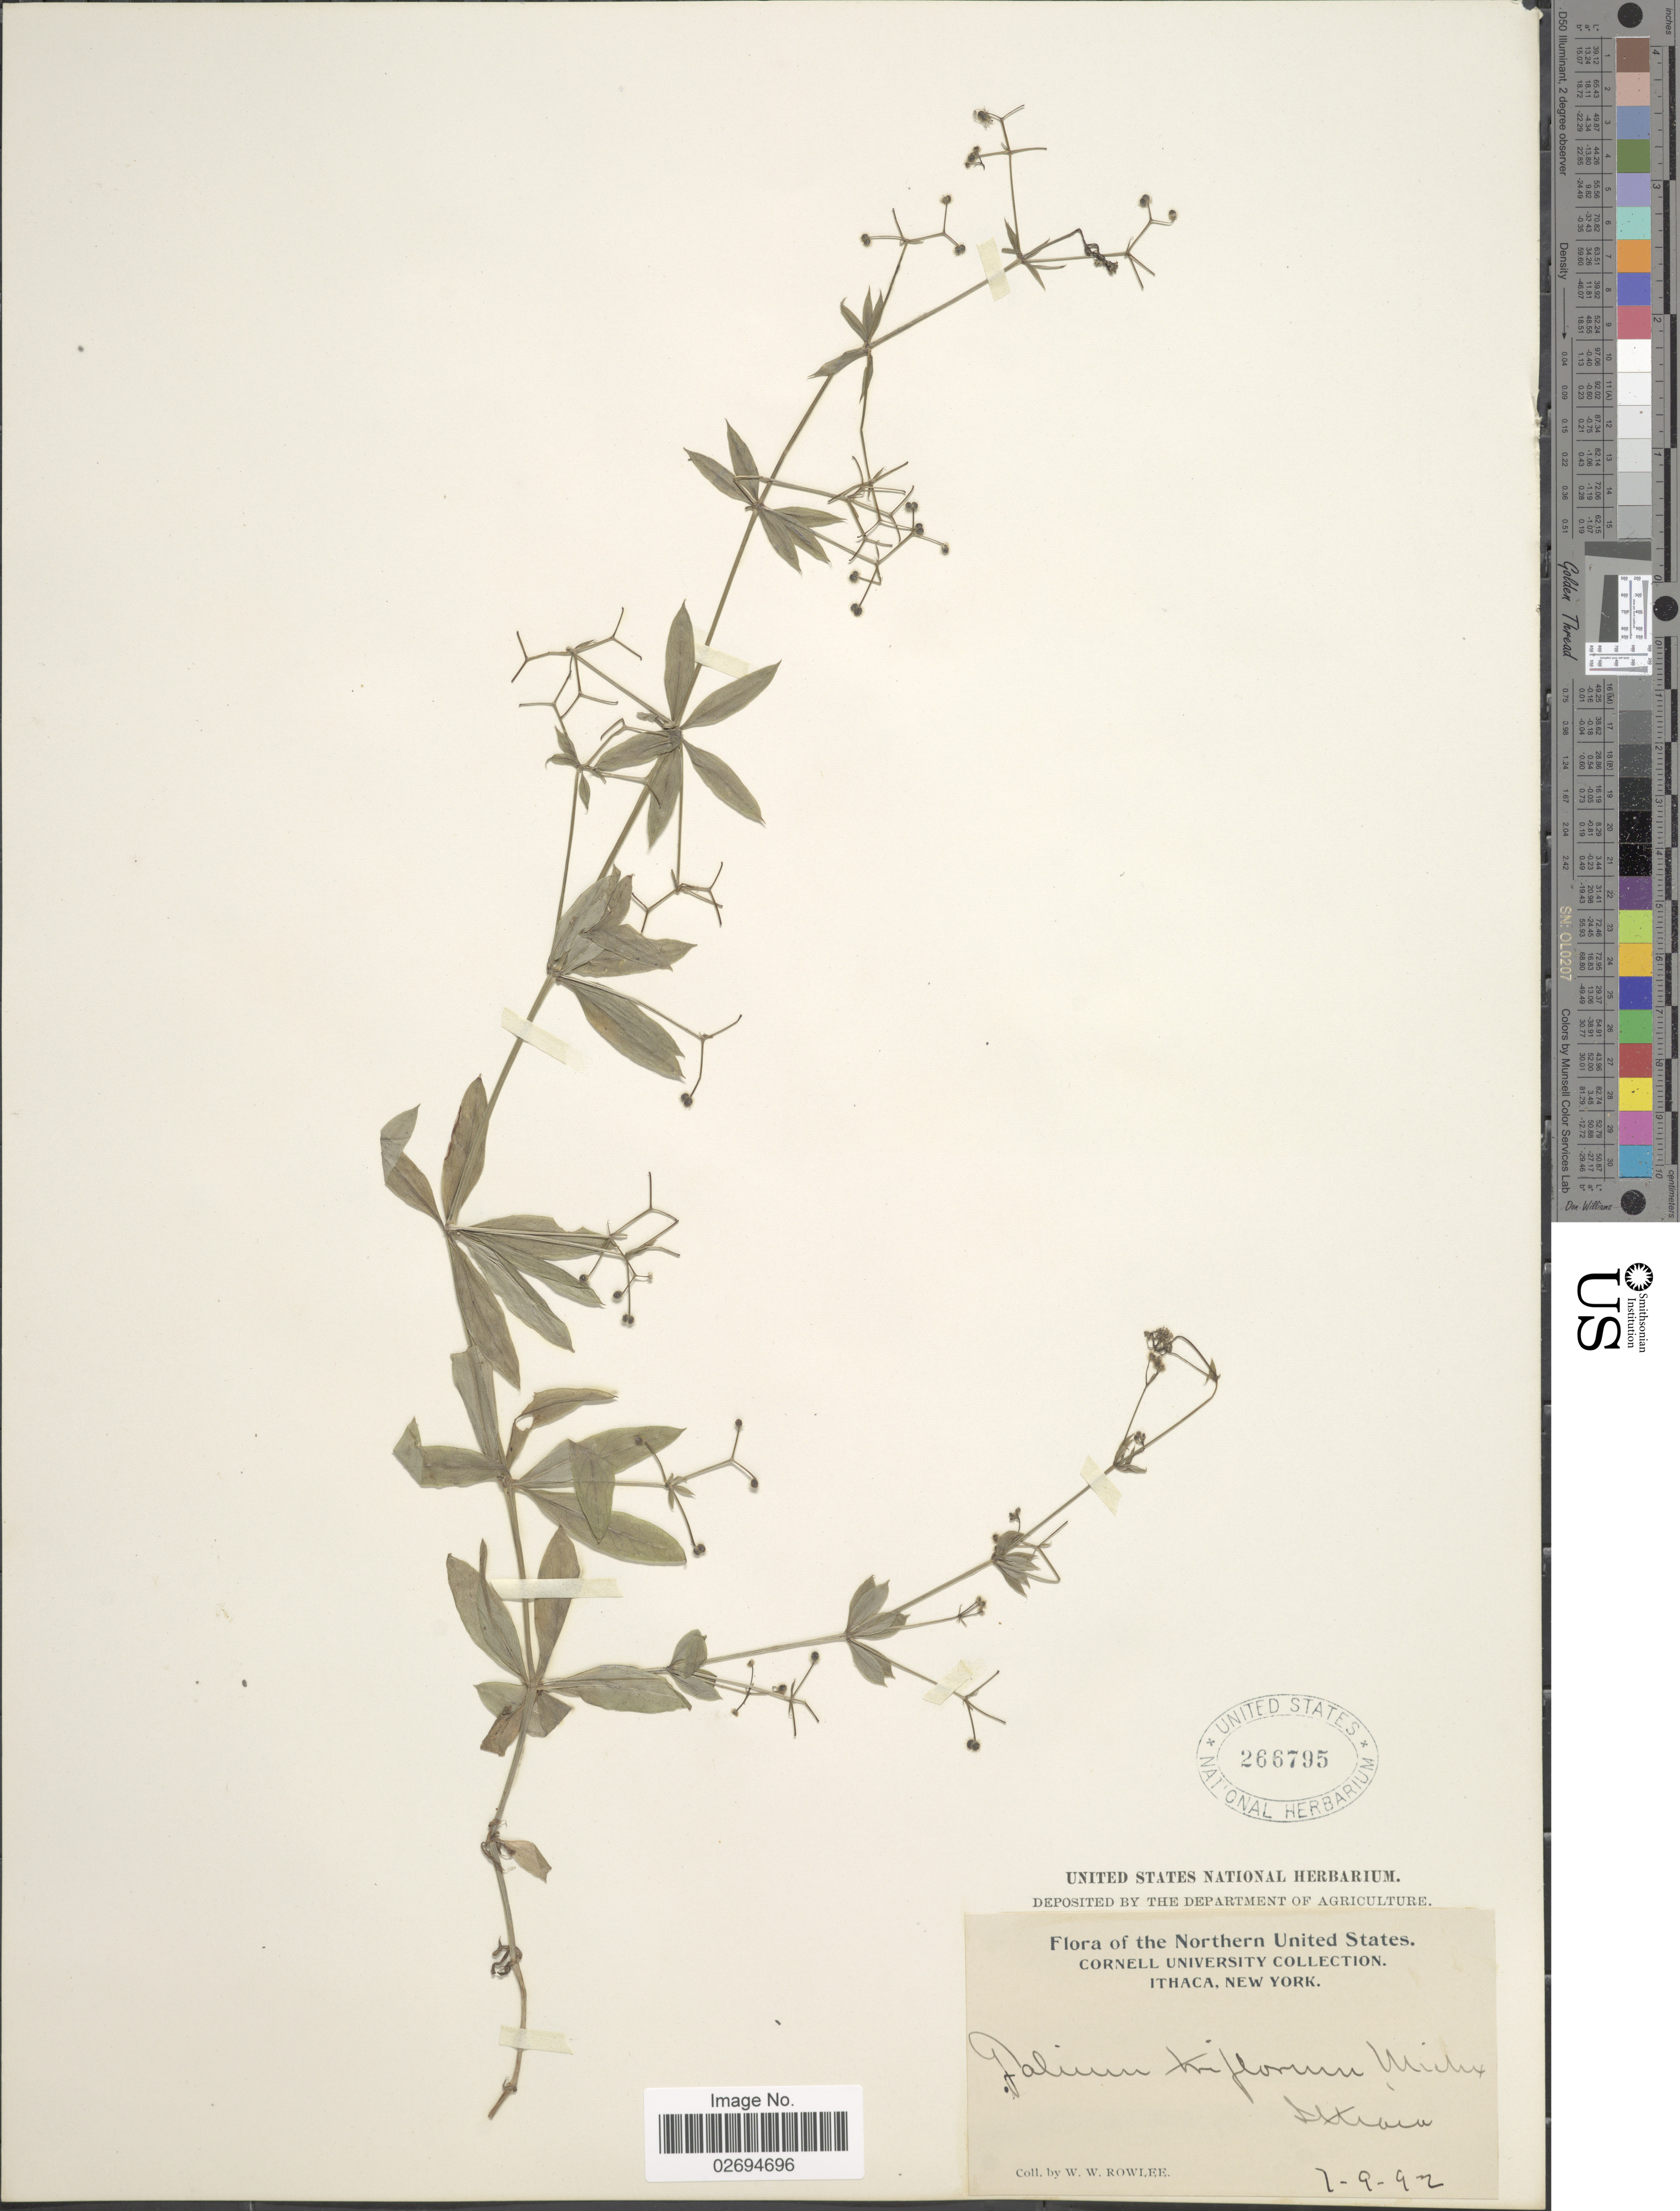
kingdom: Plantae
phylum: Tracheophyta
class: Magnoliopsida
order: Gentianales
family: Rubiaceae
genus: Galium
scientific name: Galium triflorum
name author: Michx.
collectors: W. W. Rowlee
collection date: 1892-07-09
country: United States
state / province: New York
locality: Ithaca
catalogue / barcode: US 266795